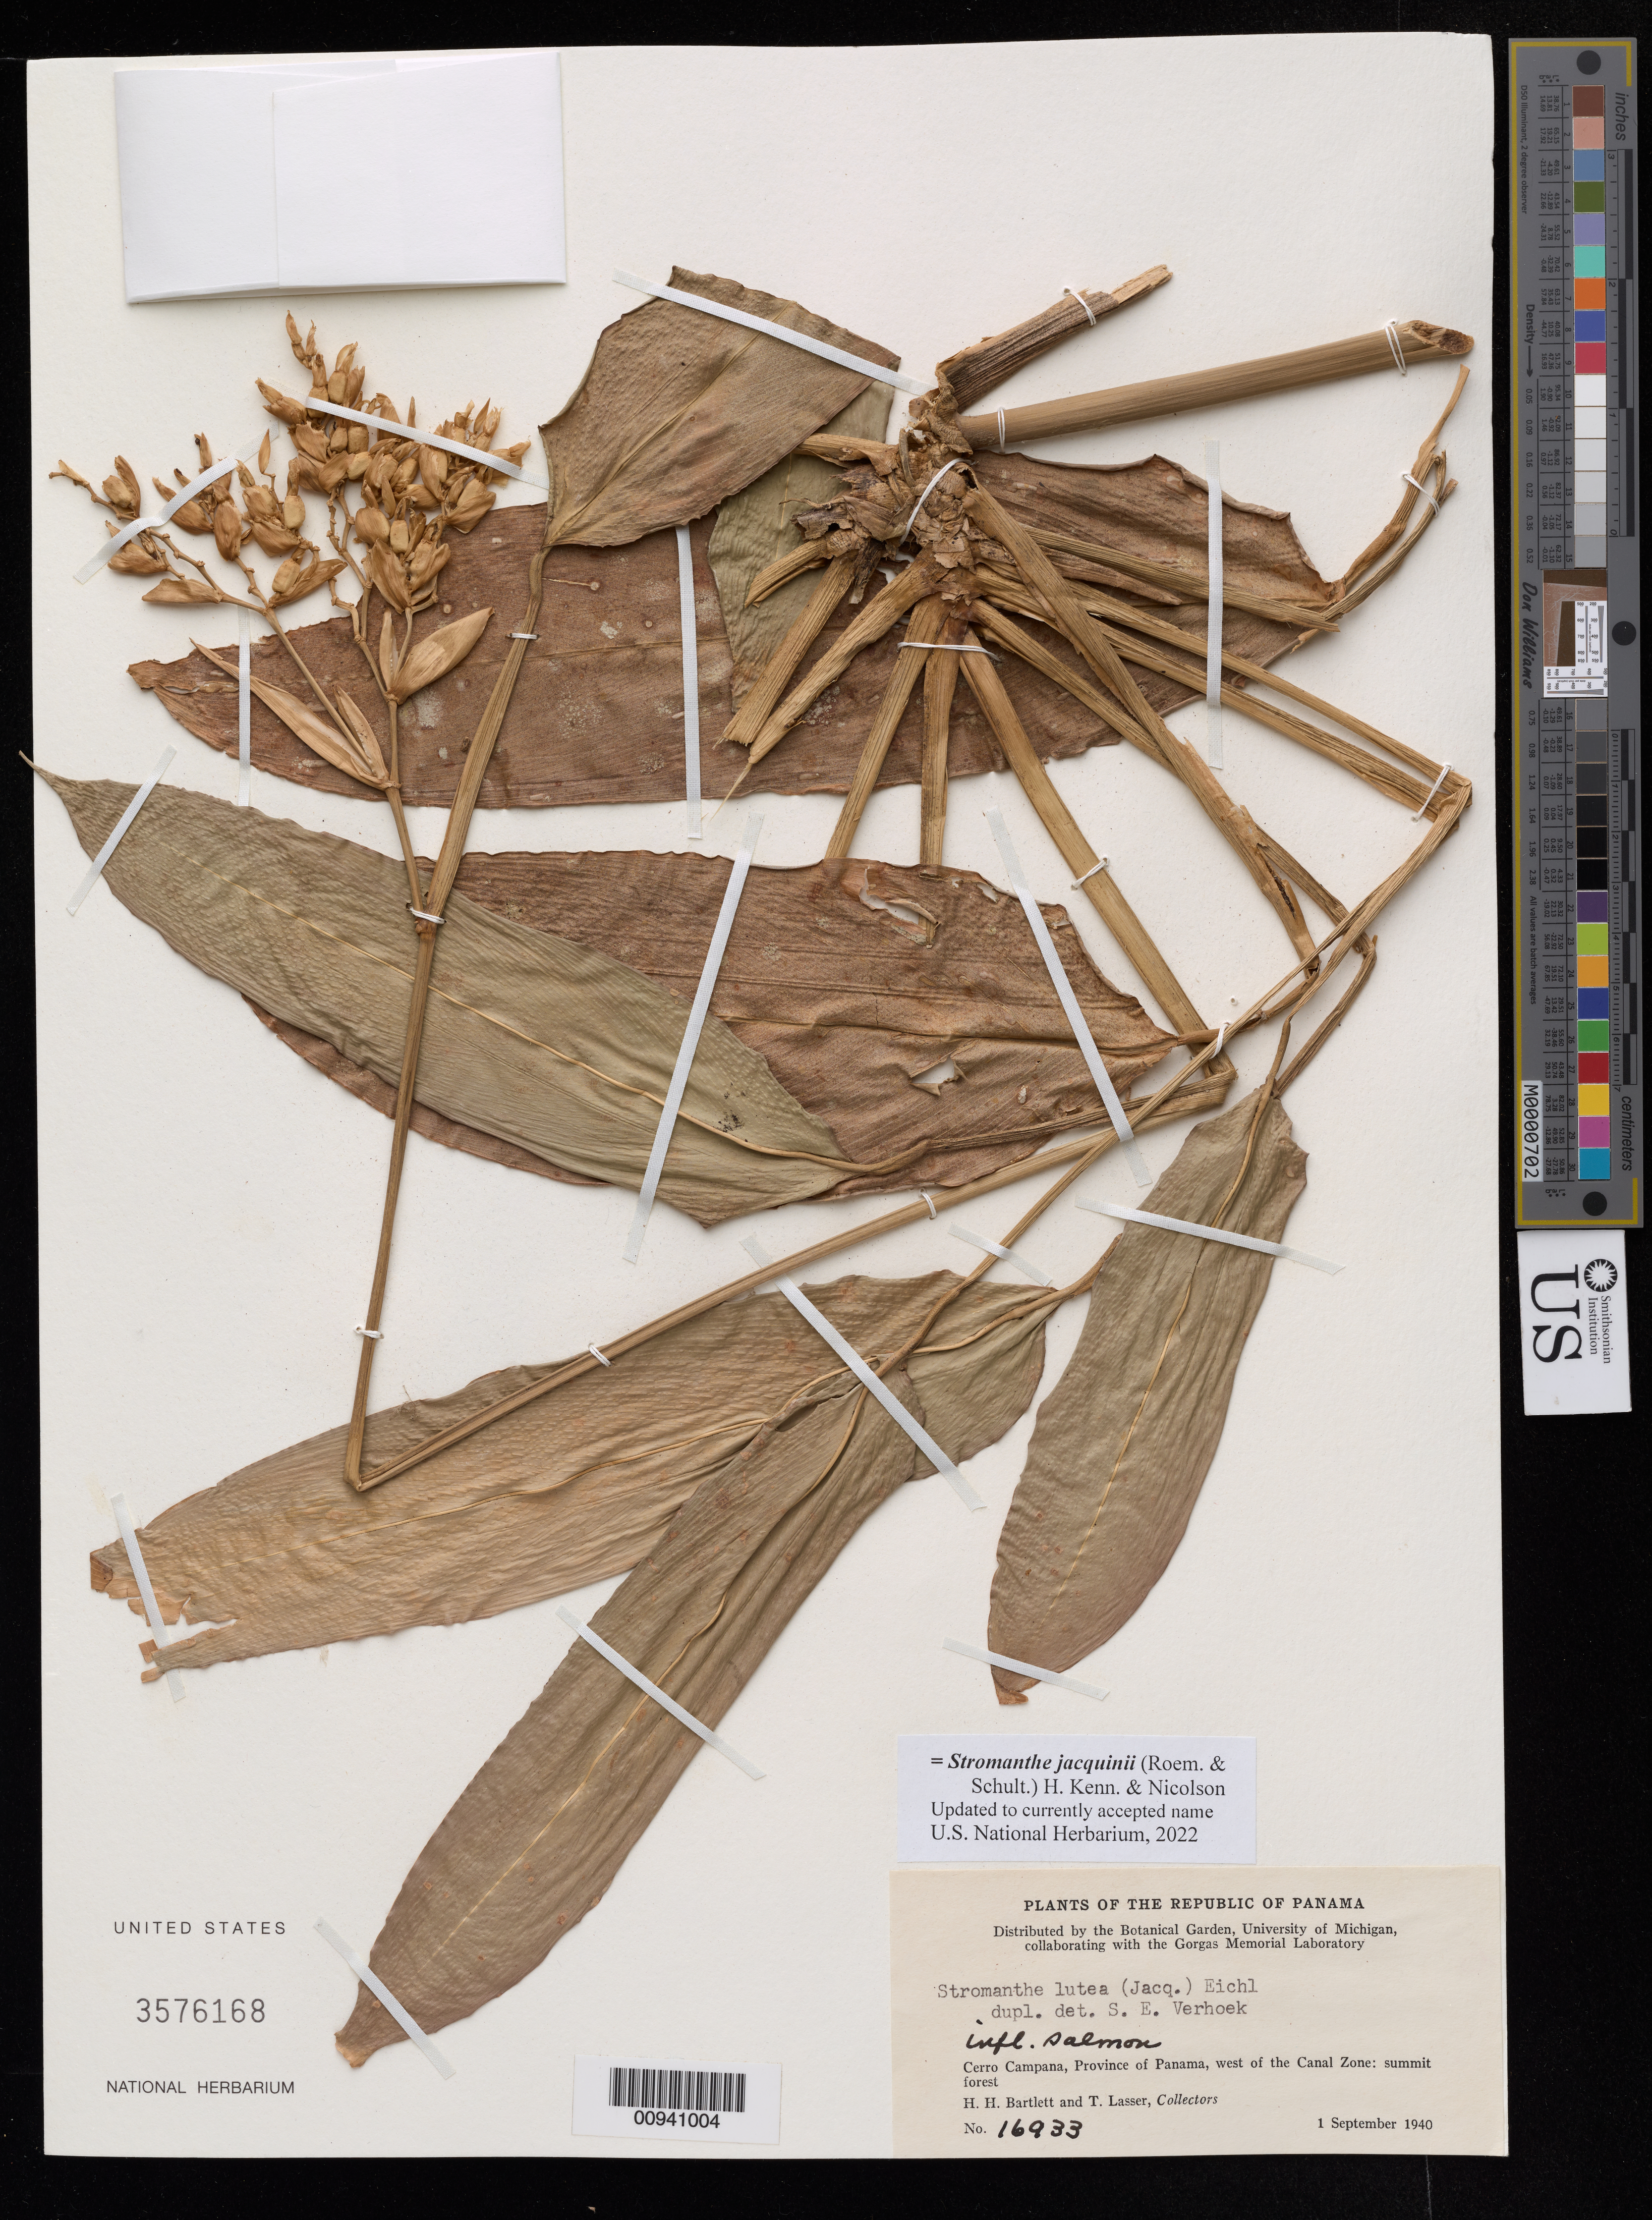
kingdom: Plantae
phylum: Tracheophyta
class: Liliopsida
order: Zingiberales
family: Marantaceae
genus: Stromanthe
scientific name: Stromanthe jacquinii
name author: (Roem. & Schult.) H. Kenn. & Nicolson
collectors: H. H. Bartlett & T. Lasser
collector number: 16933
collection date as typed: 1 Sep 1940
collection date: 1940-09-01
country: Panama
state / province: Panamá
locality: Cerro Campana, W of the Canal Zone.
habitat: Summitt forest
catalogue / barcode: US 3576168